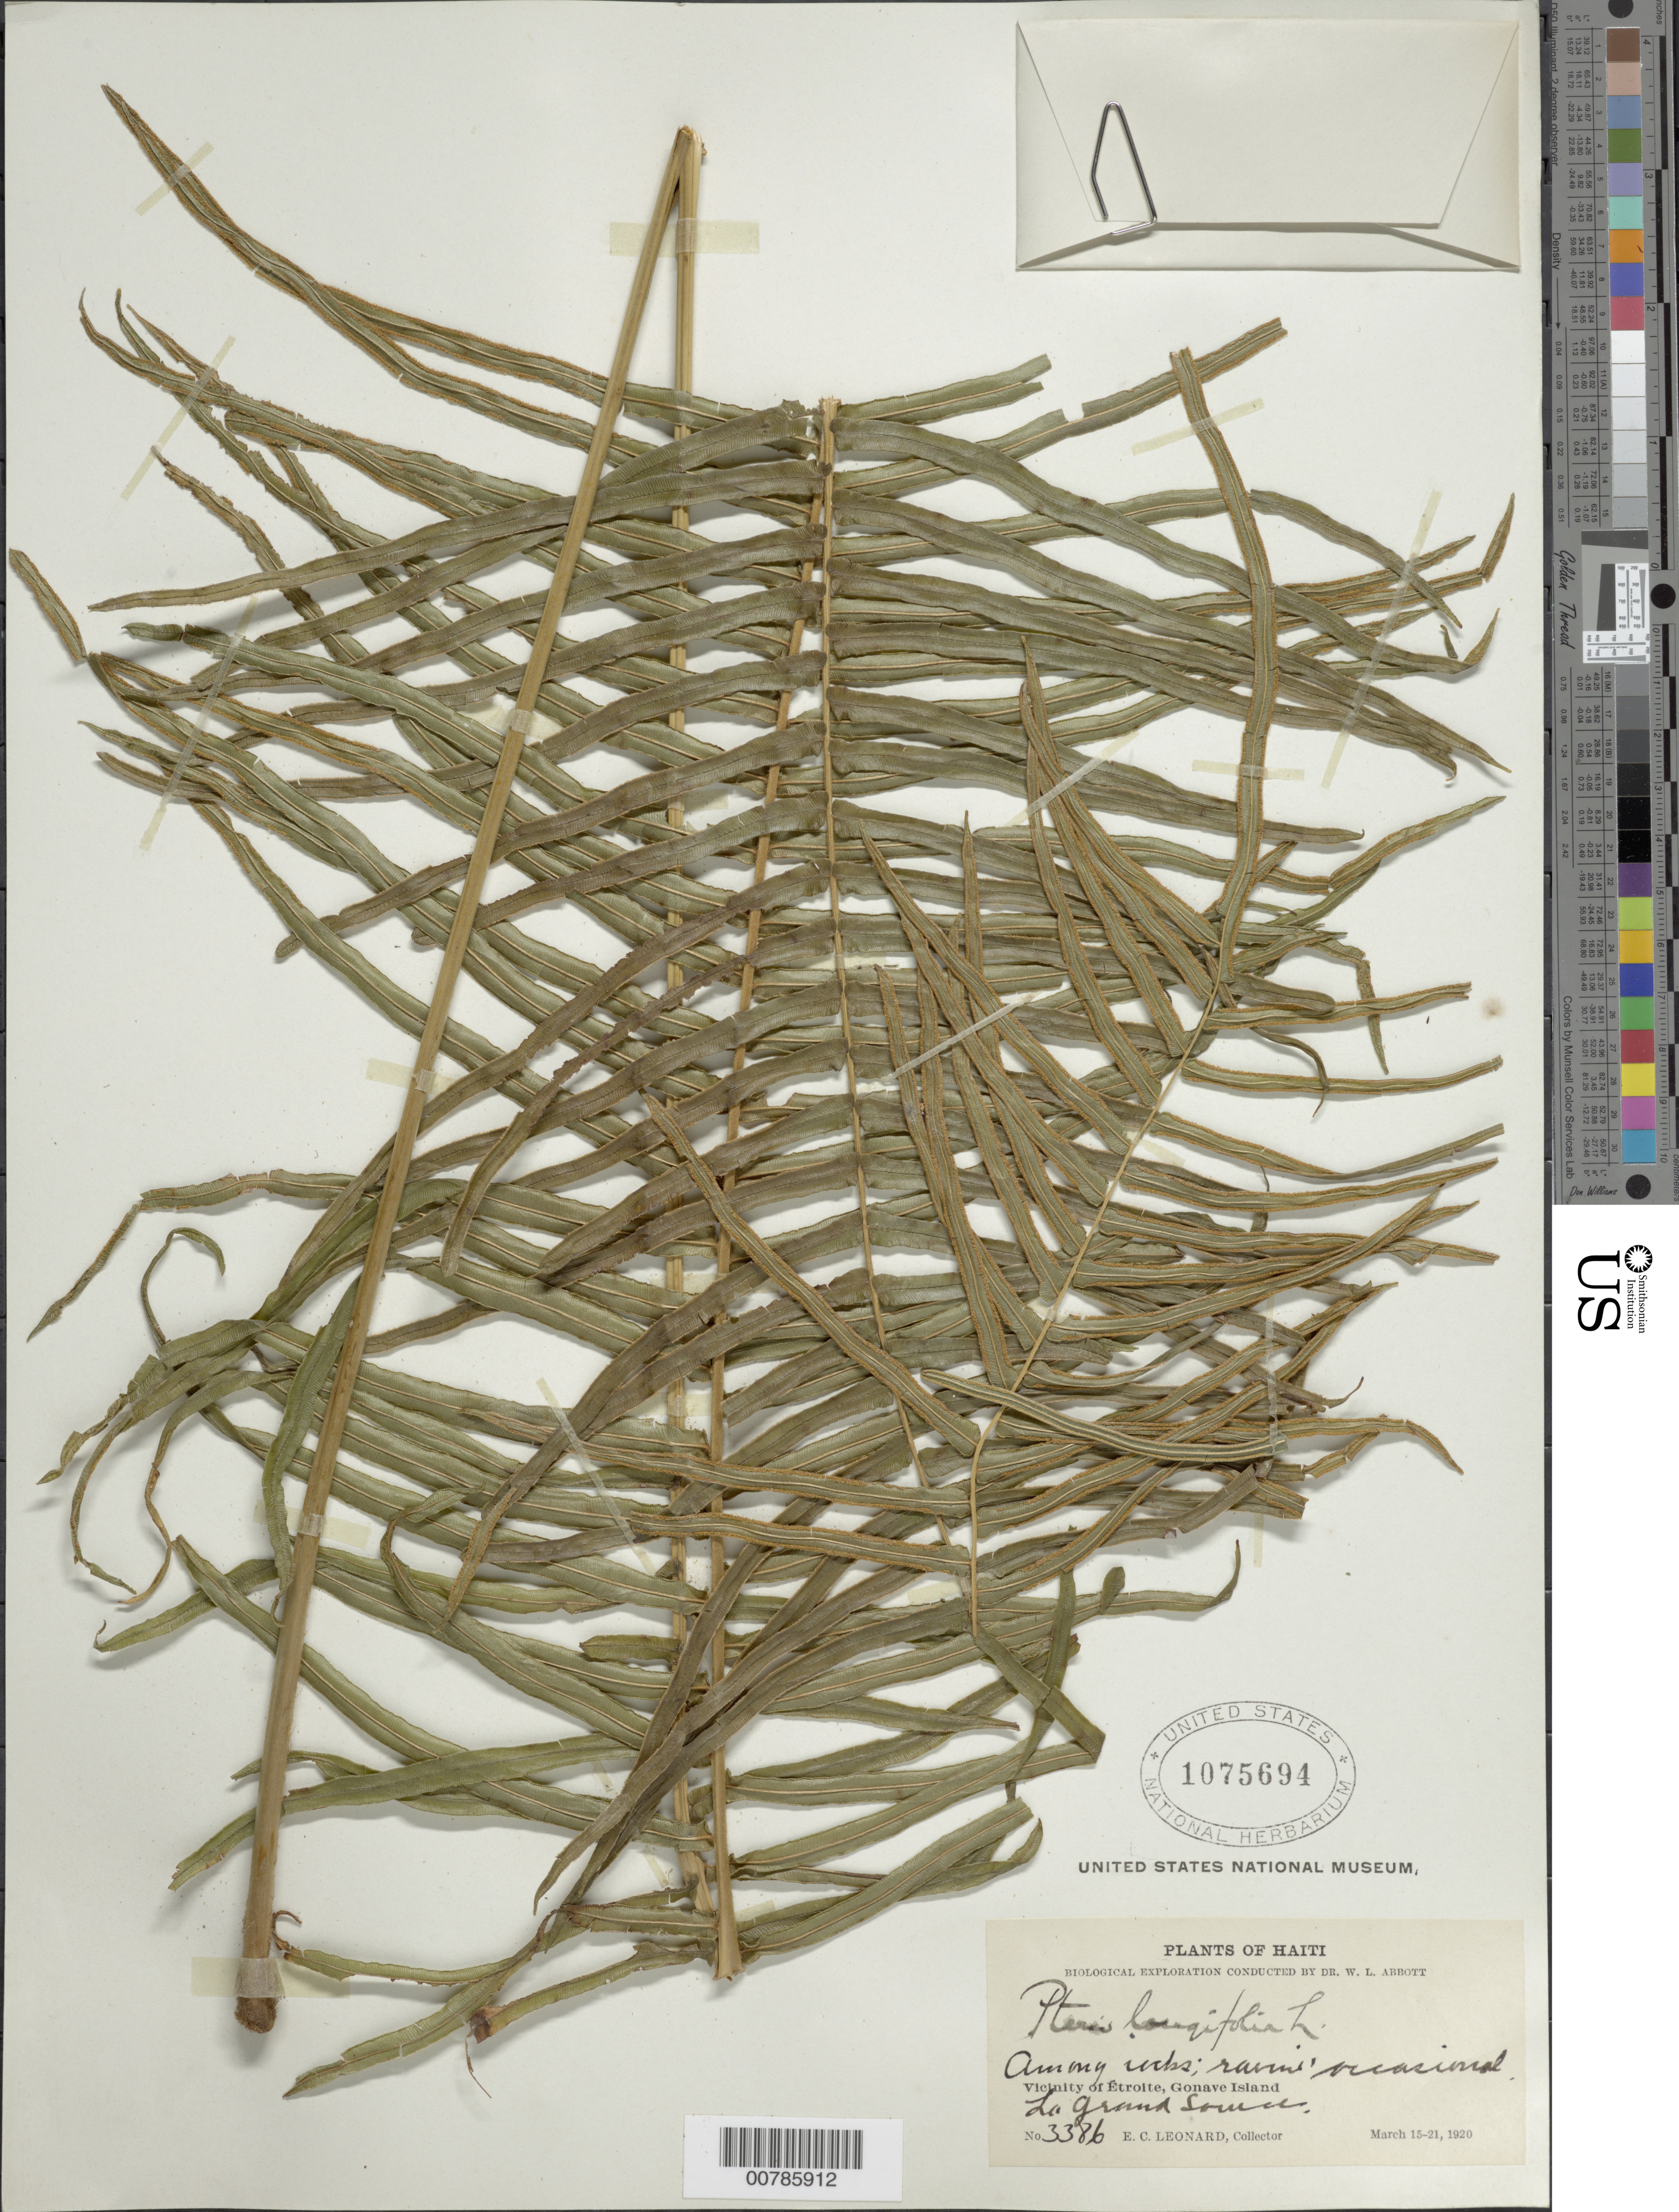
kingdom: Plantae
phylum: Tracheophyta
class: Polypodiopsida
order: Polypodiales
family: Pteridaceae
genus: Pteris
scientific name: Pteris longifolia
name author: L.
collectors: E. C. Leonard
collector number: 3386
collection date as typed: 15 Mar 1920 21 Mar 1920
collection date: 1920-03-15/1920-03-21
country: Haiti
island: Hispaniola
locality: Gonave Island, vicinity of Étroite; La Grand Source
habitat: Among rocks, ravine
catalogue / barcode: US 1075694